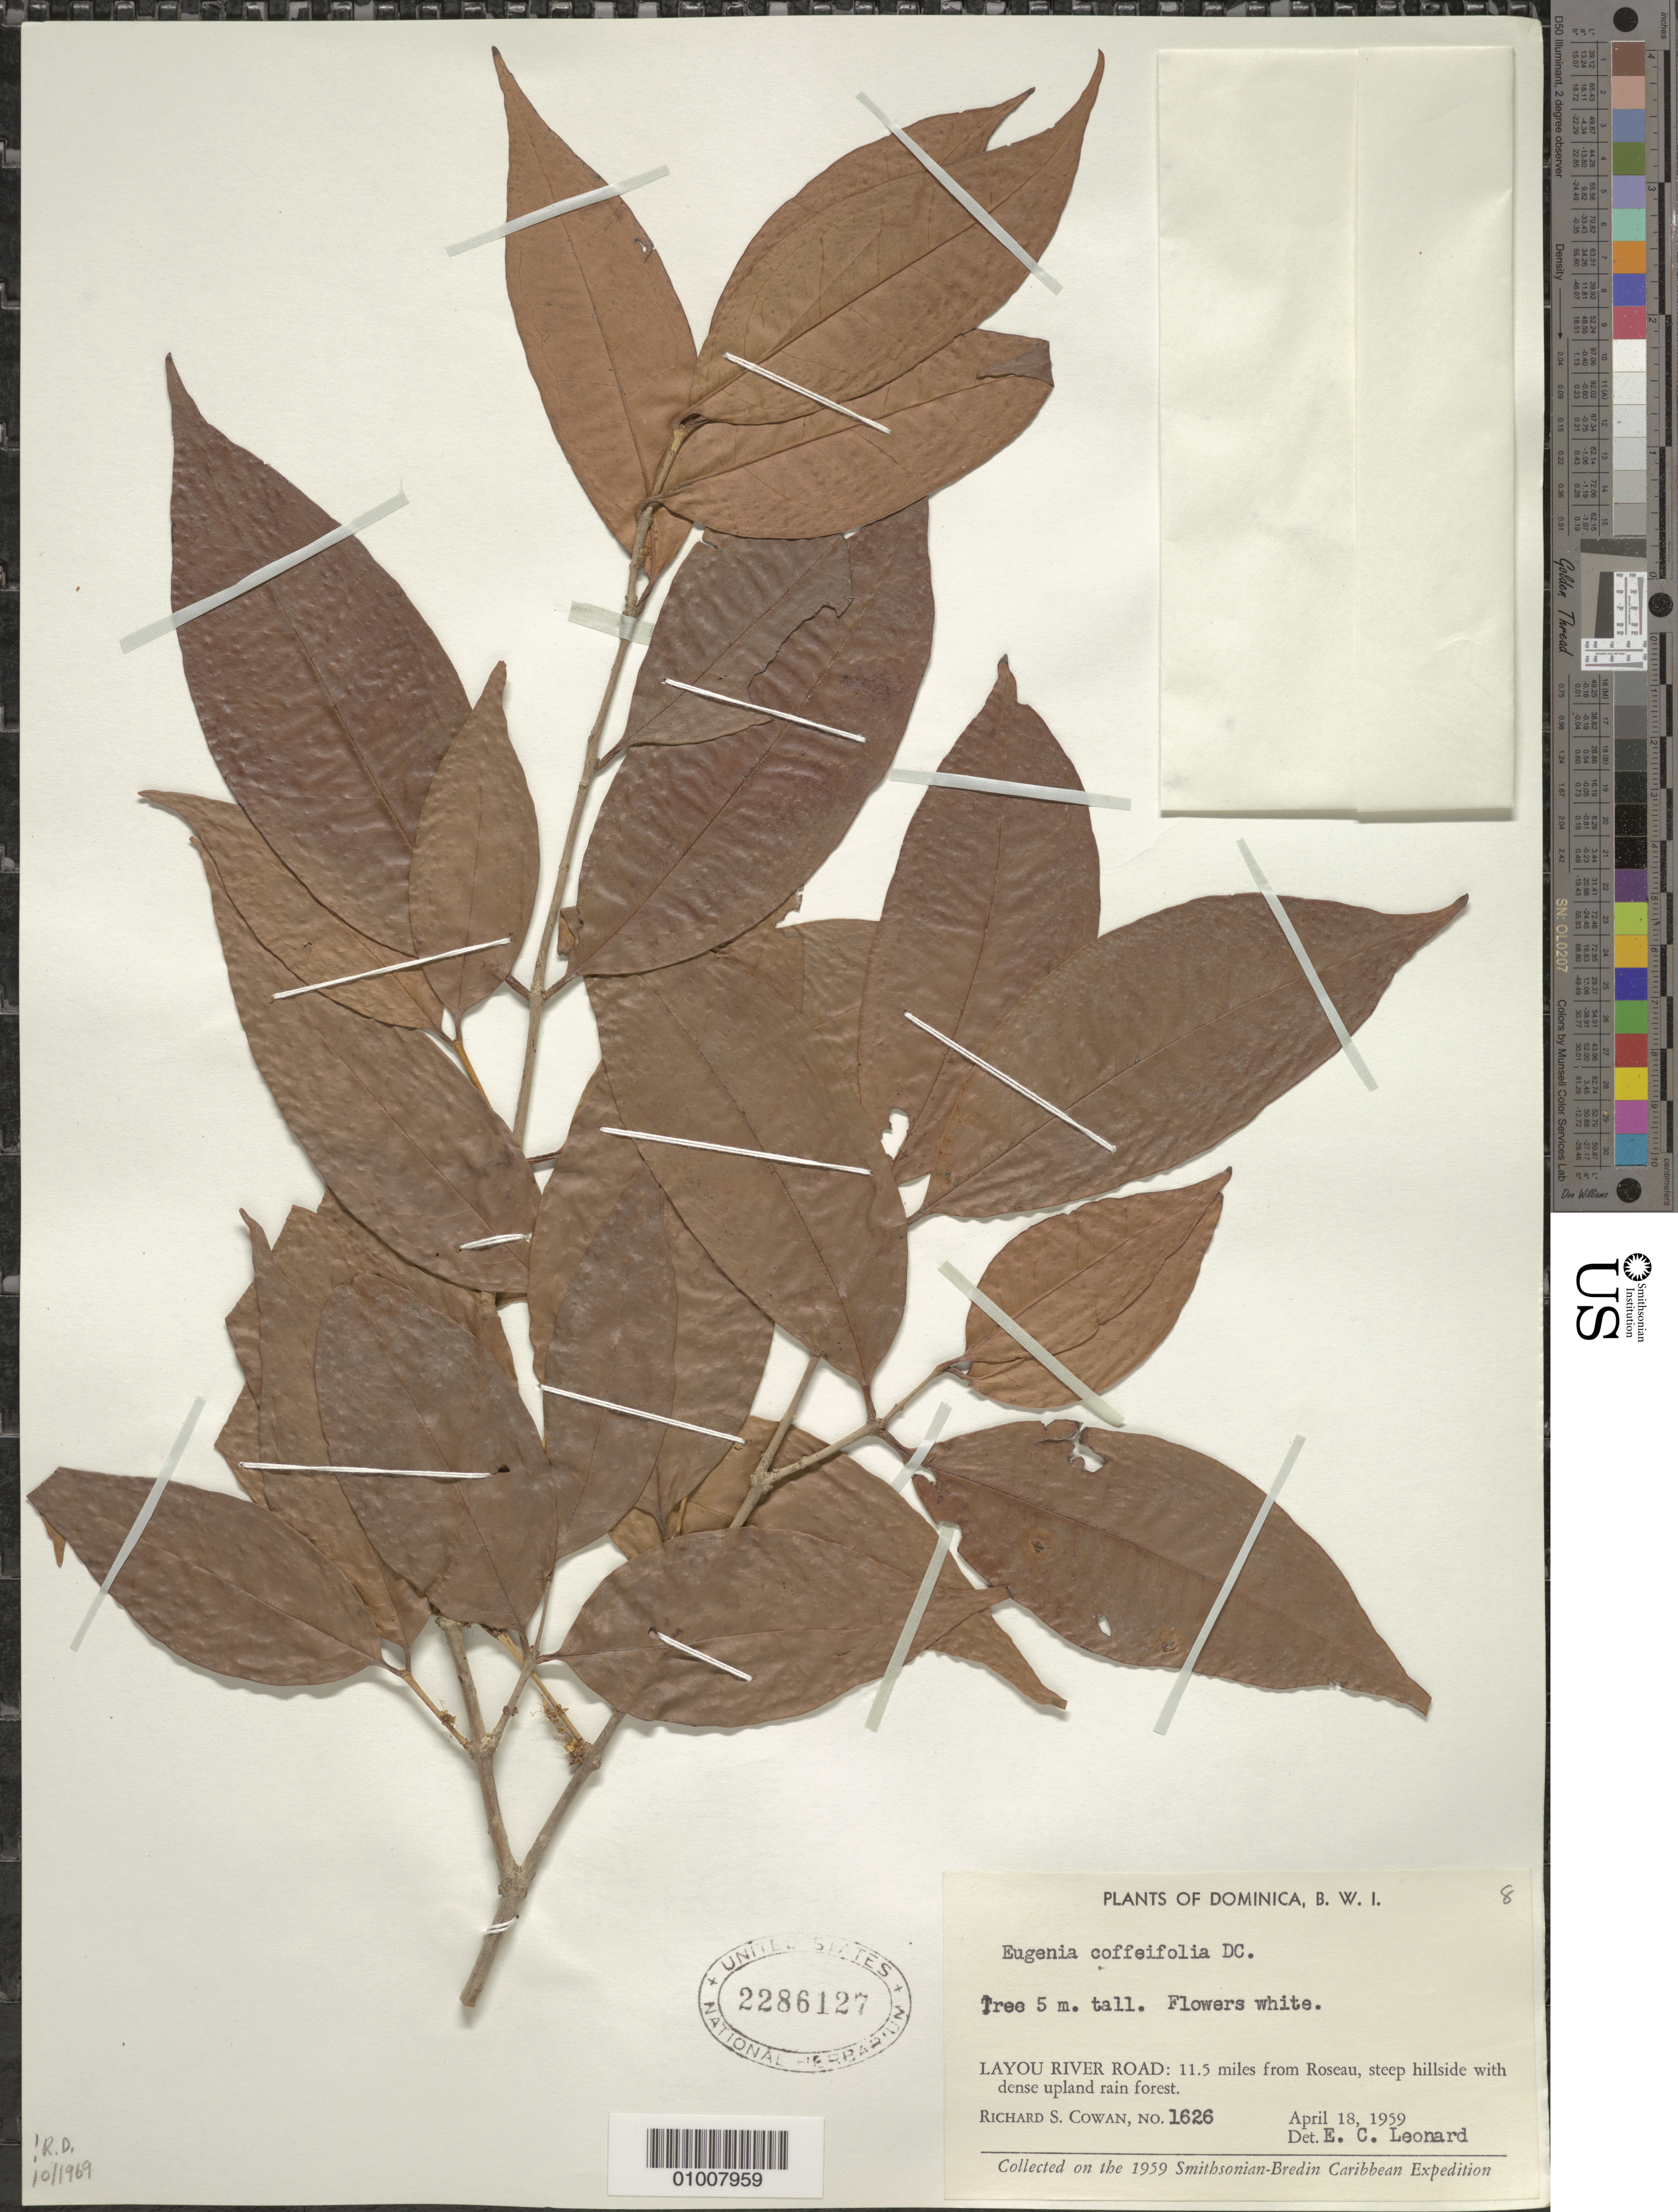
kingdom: Plantae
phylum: Tracheophyta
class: Magnoliopsida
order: Myrtales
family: Myrtaceae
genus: Eugenia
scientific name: Eugenia coffeifolia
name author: DC.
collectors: R. S. Cowan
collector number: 1626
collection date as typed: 18 Apr 1959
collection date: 1959-04-18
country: Dominica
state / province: St. George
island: Dominica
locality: Layou River Road: 11.5 miles from Roseau, steep hillside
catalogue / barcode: US 2286127